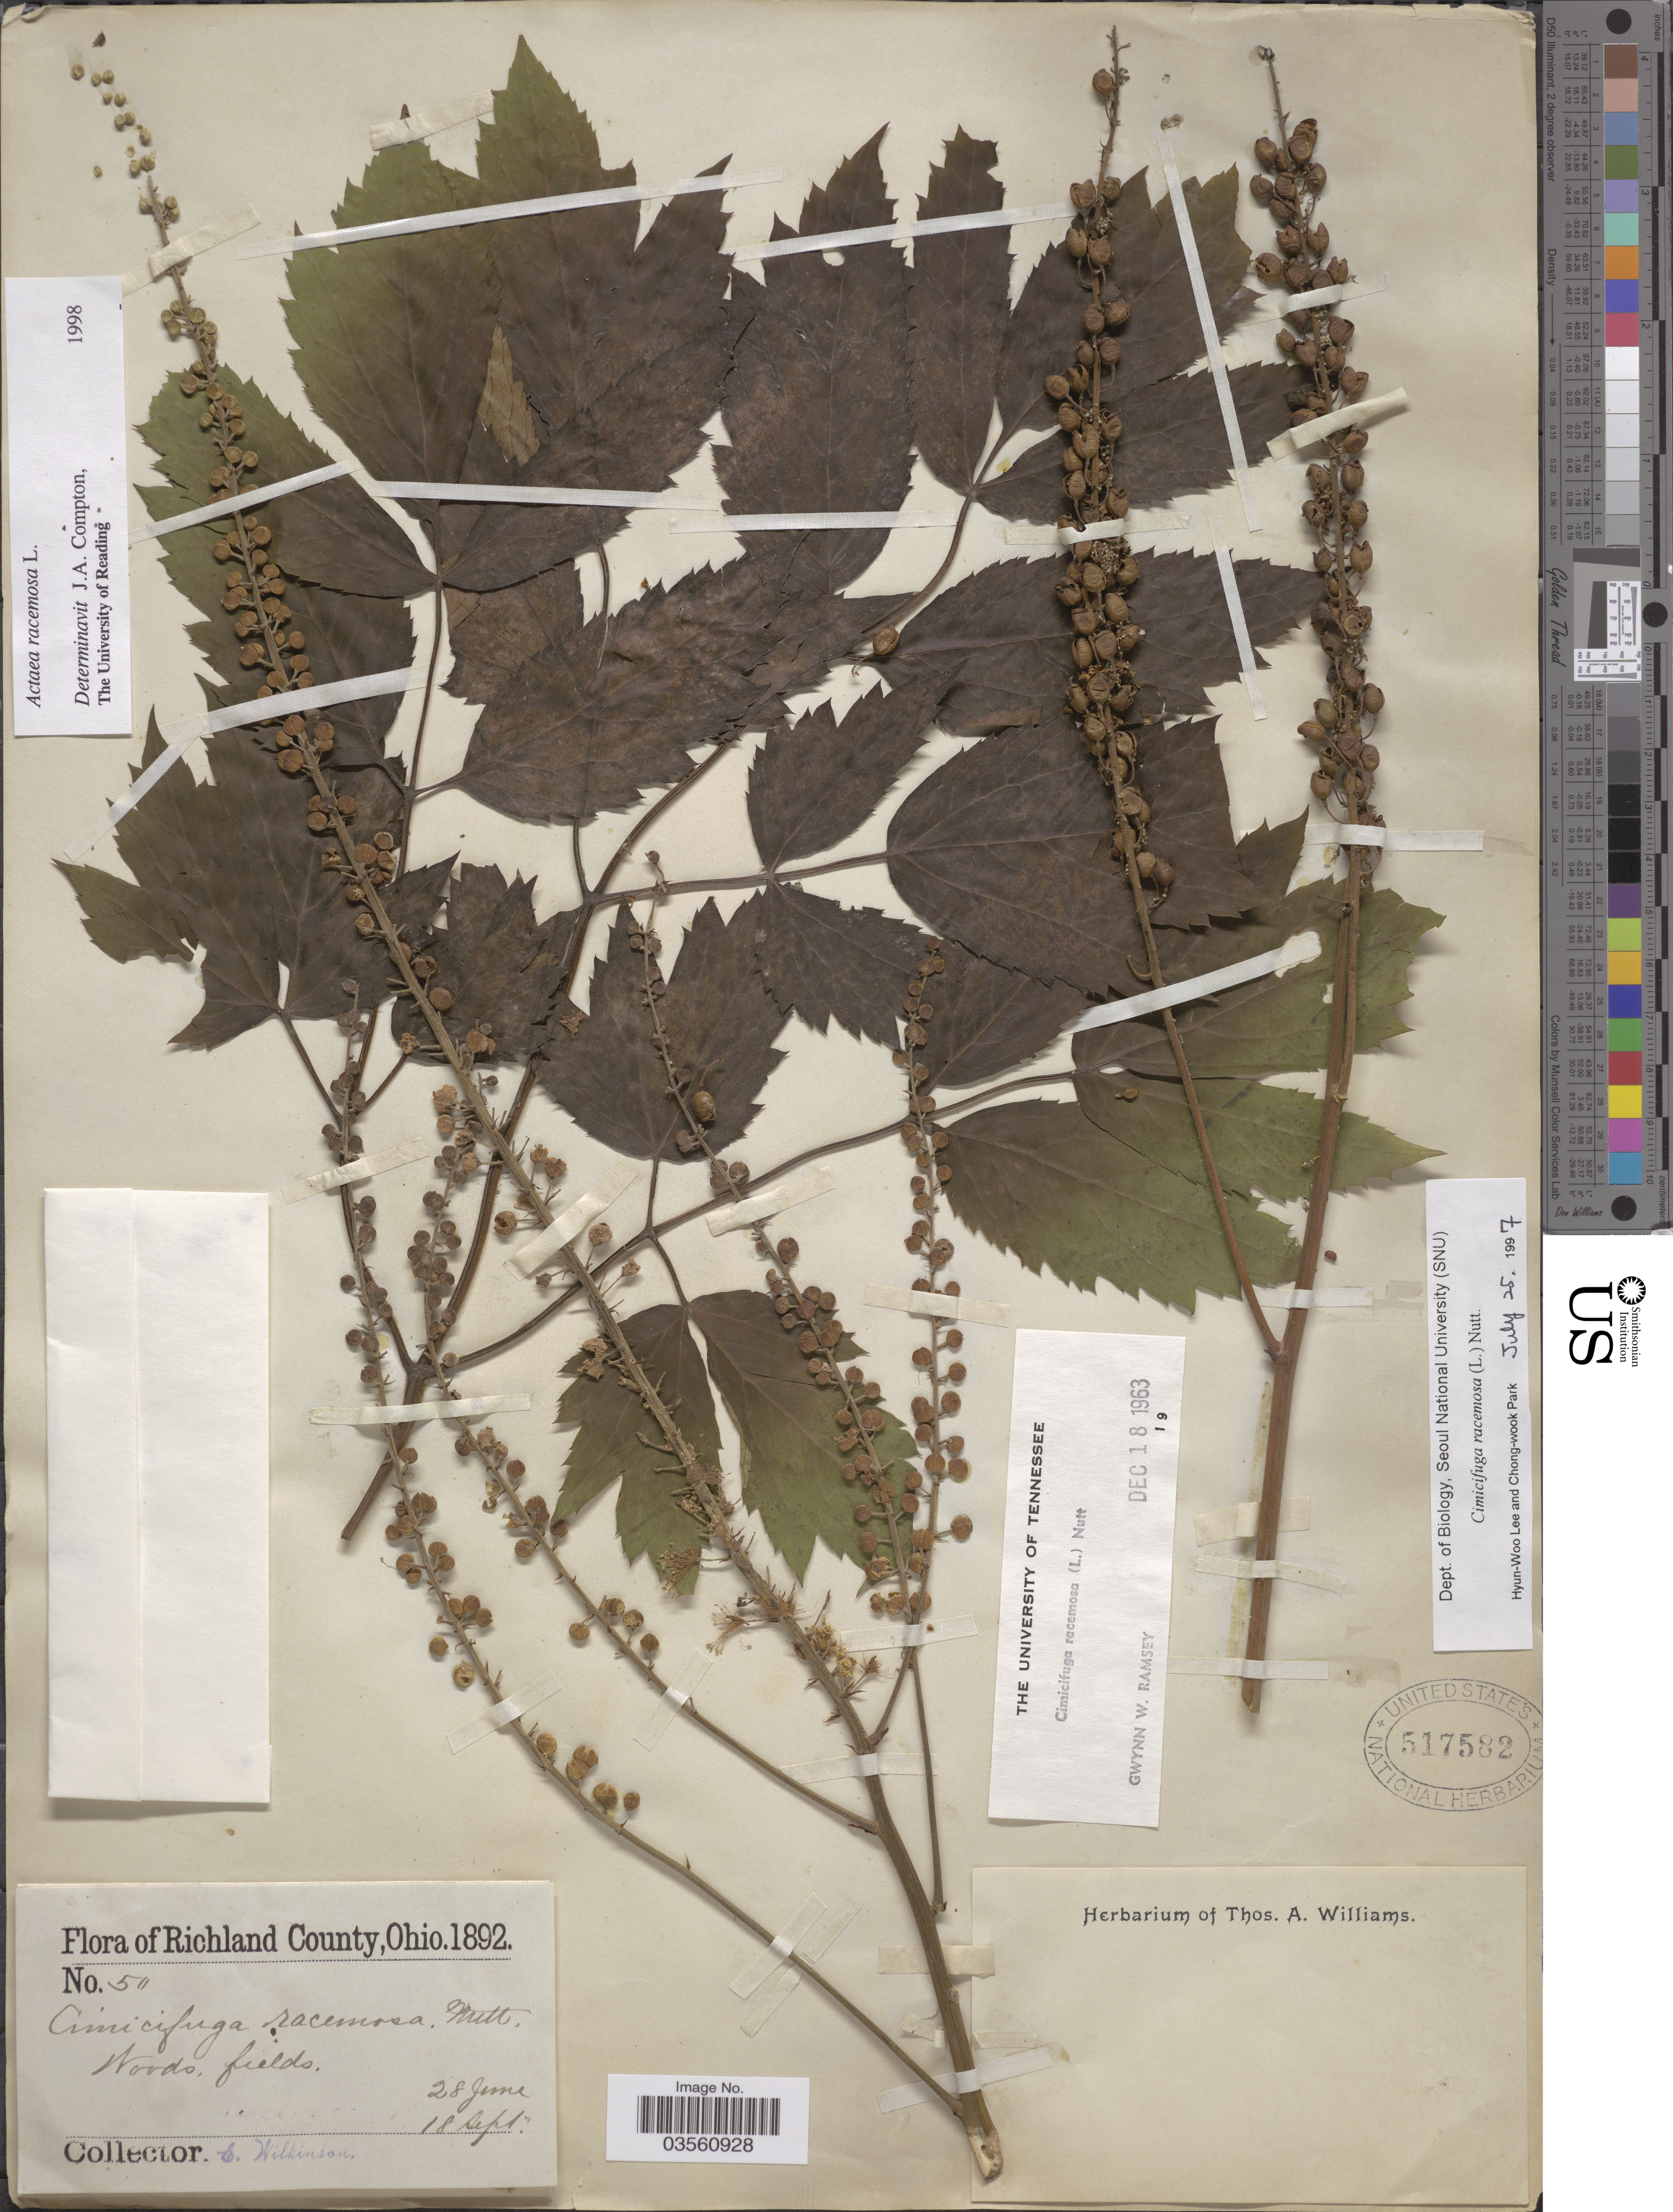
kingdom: Plantae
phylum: Tracheophyta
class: Magnoliopsida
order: Ranunculales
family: Ranunculaceae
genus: Actaea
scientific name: Actaea racemosa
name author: L.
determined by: Compton, J. A.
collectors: E. Wilkinson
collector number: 50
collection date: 1892-06-28/1892-09-18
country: United States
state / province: Ohio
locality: Richland County.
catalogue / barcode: US 517582